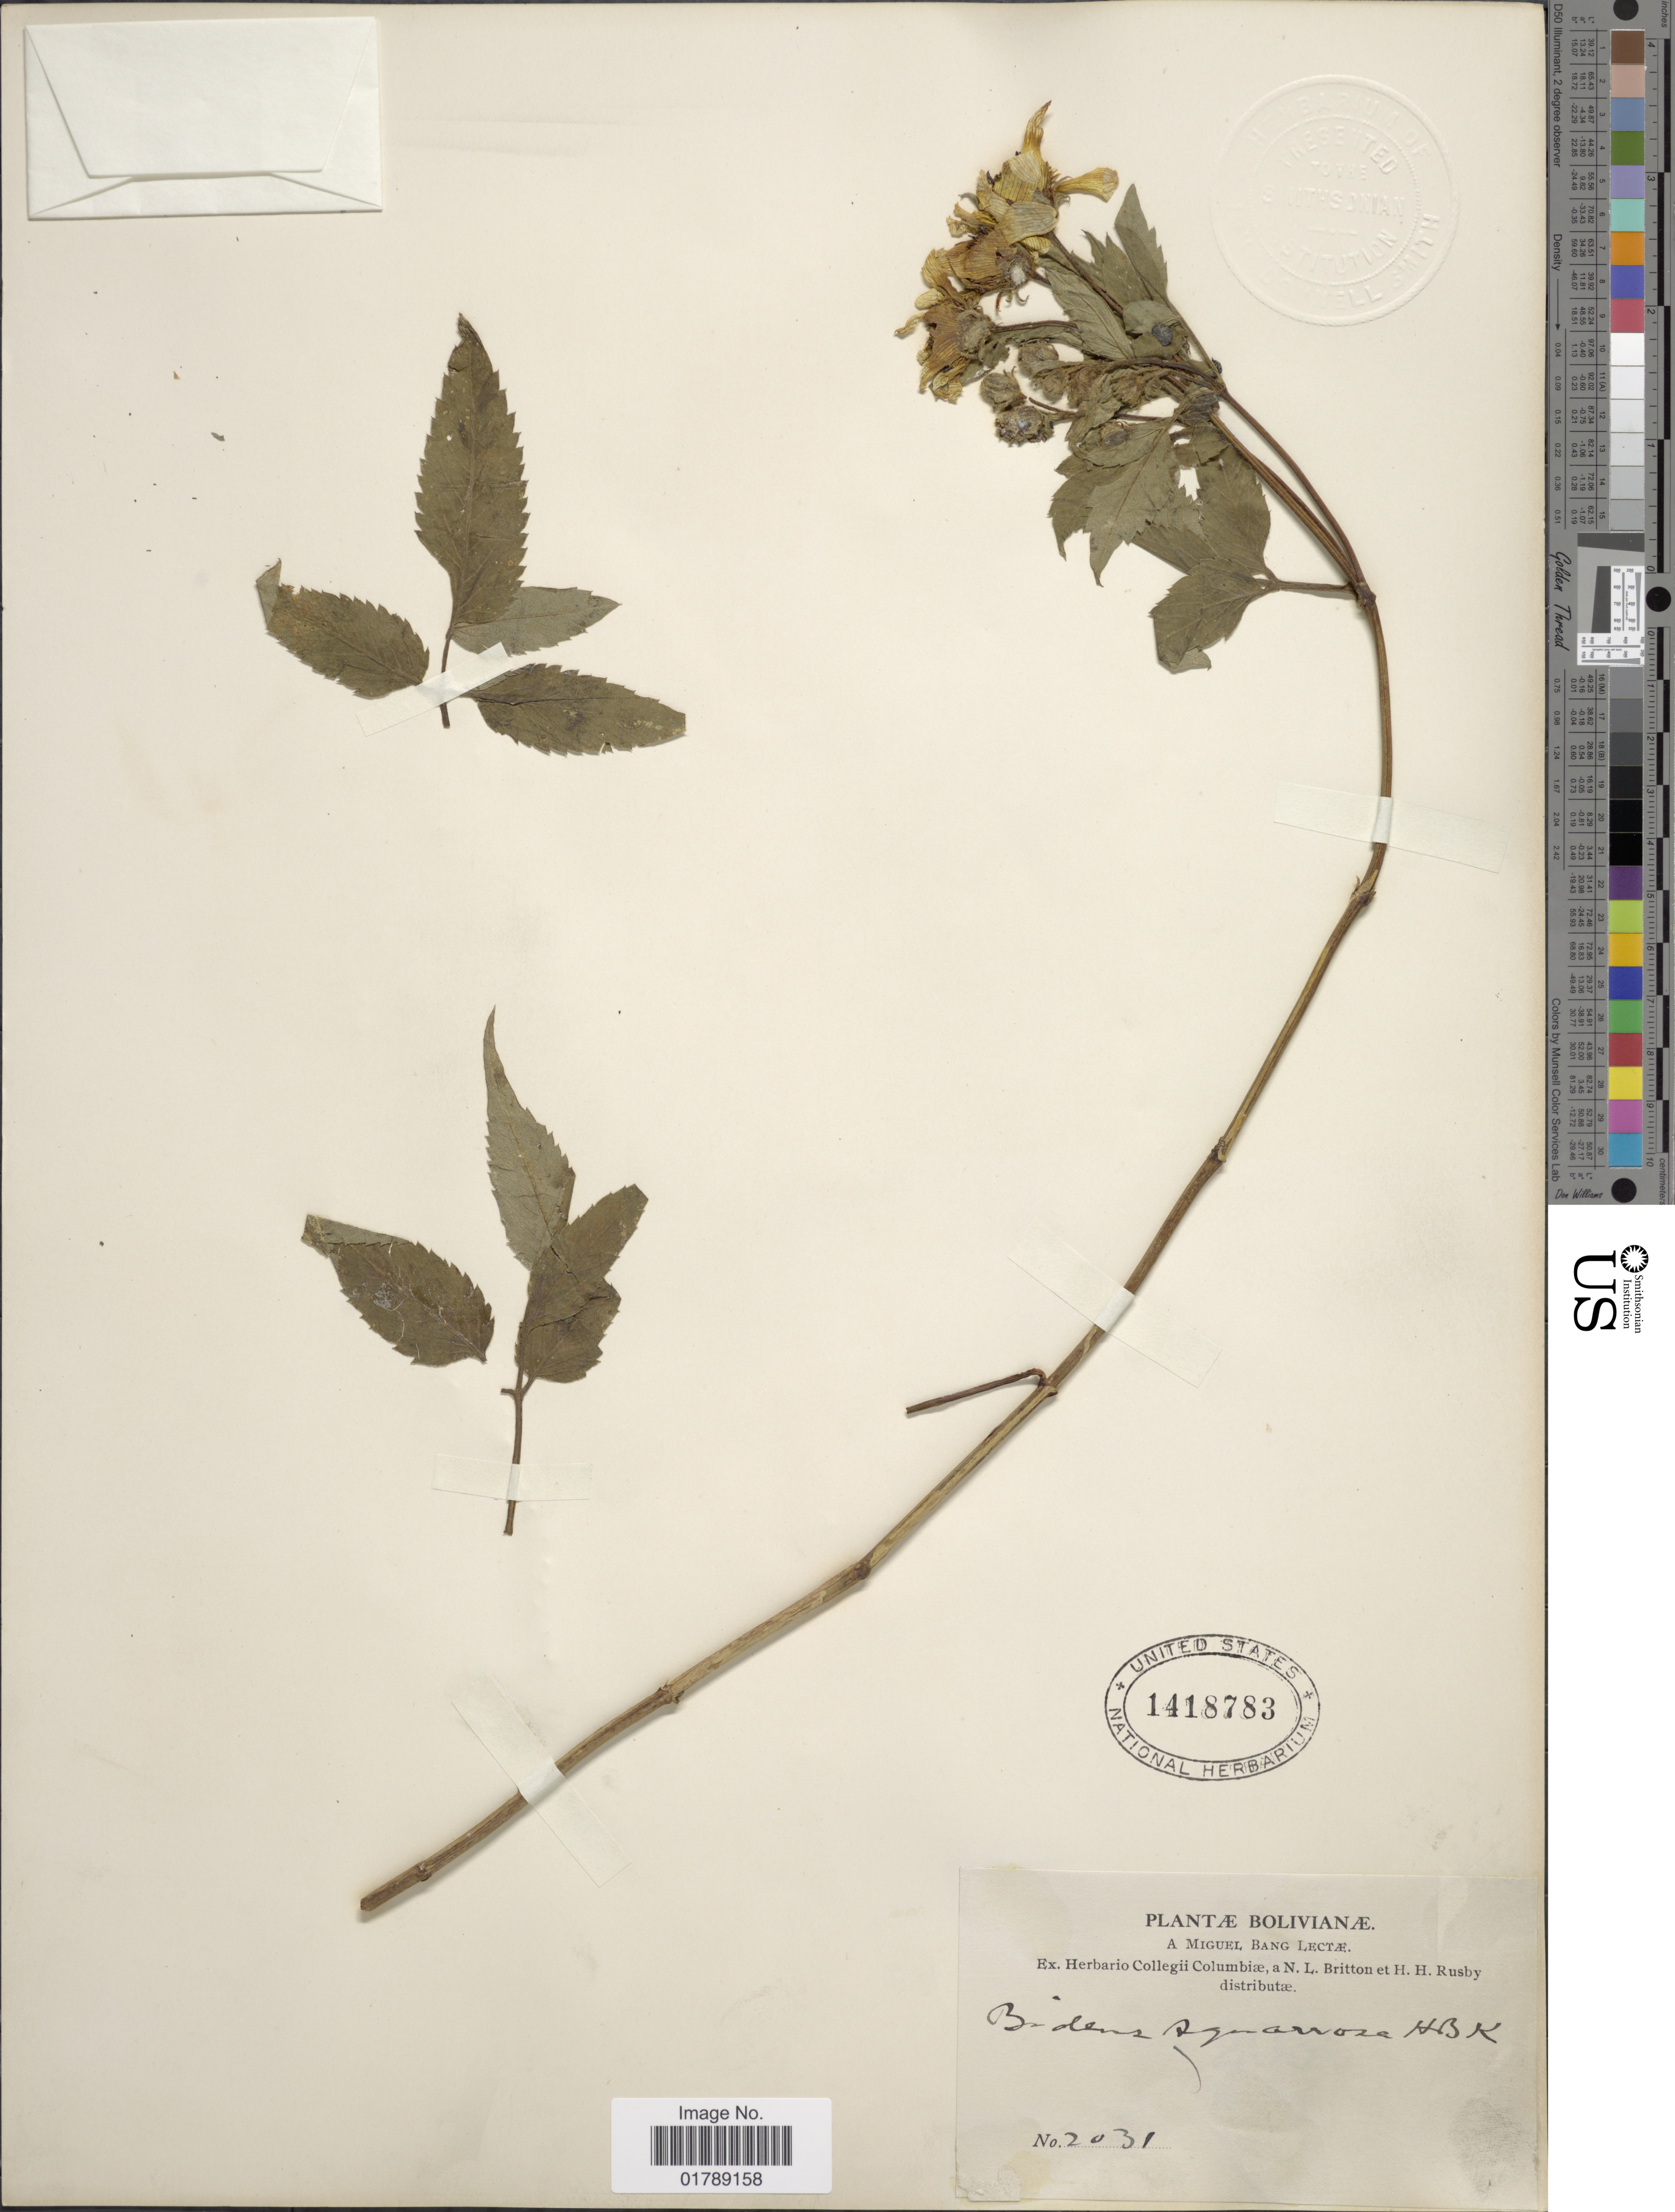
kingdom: Plantae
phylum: Tracheophyta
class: Magnoliopsida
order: Asterales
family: Asteraceae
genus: Bidens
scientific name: Bidens squarrosa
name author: Kunth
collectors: M. Bang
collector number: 2031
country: Bolivia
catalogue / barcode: US 1418783